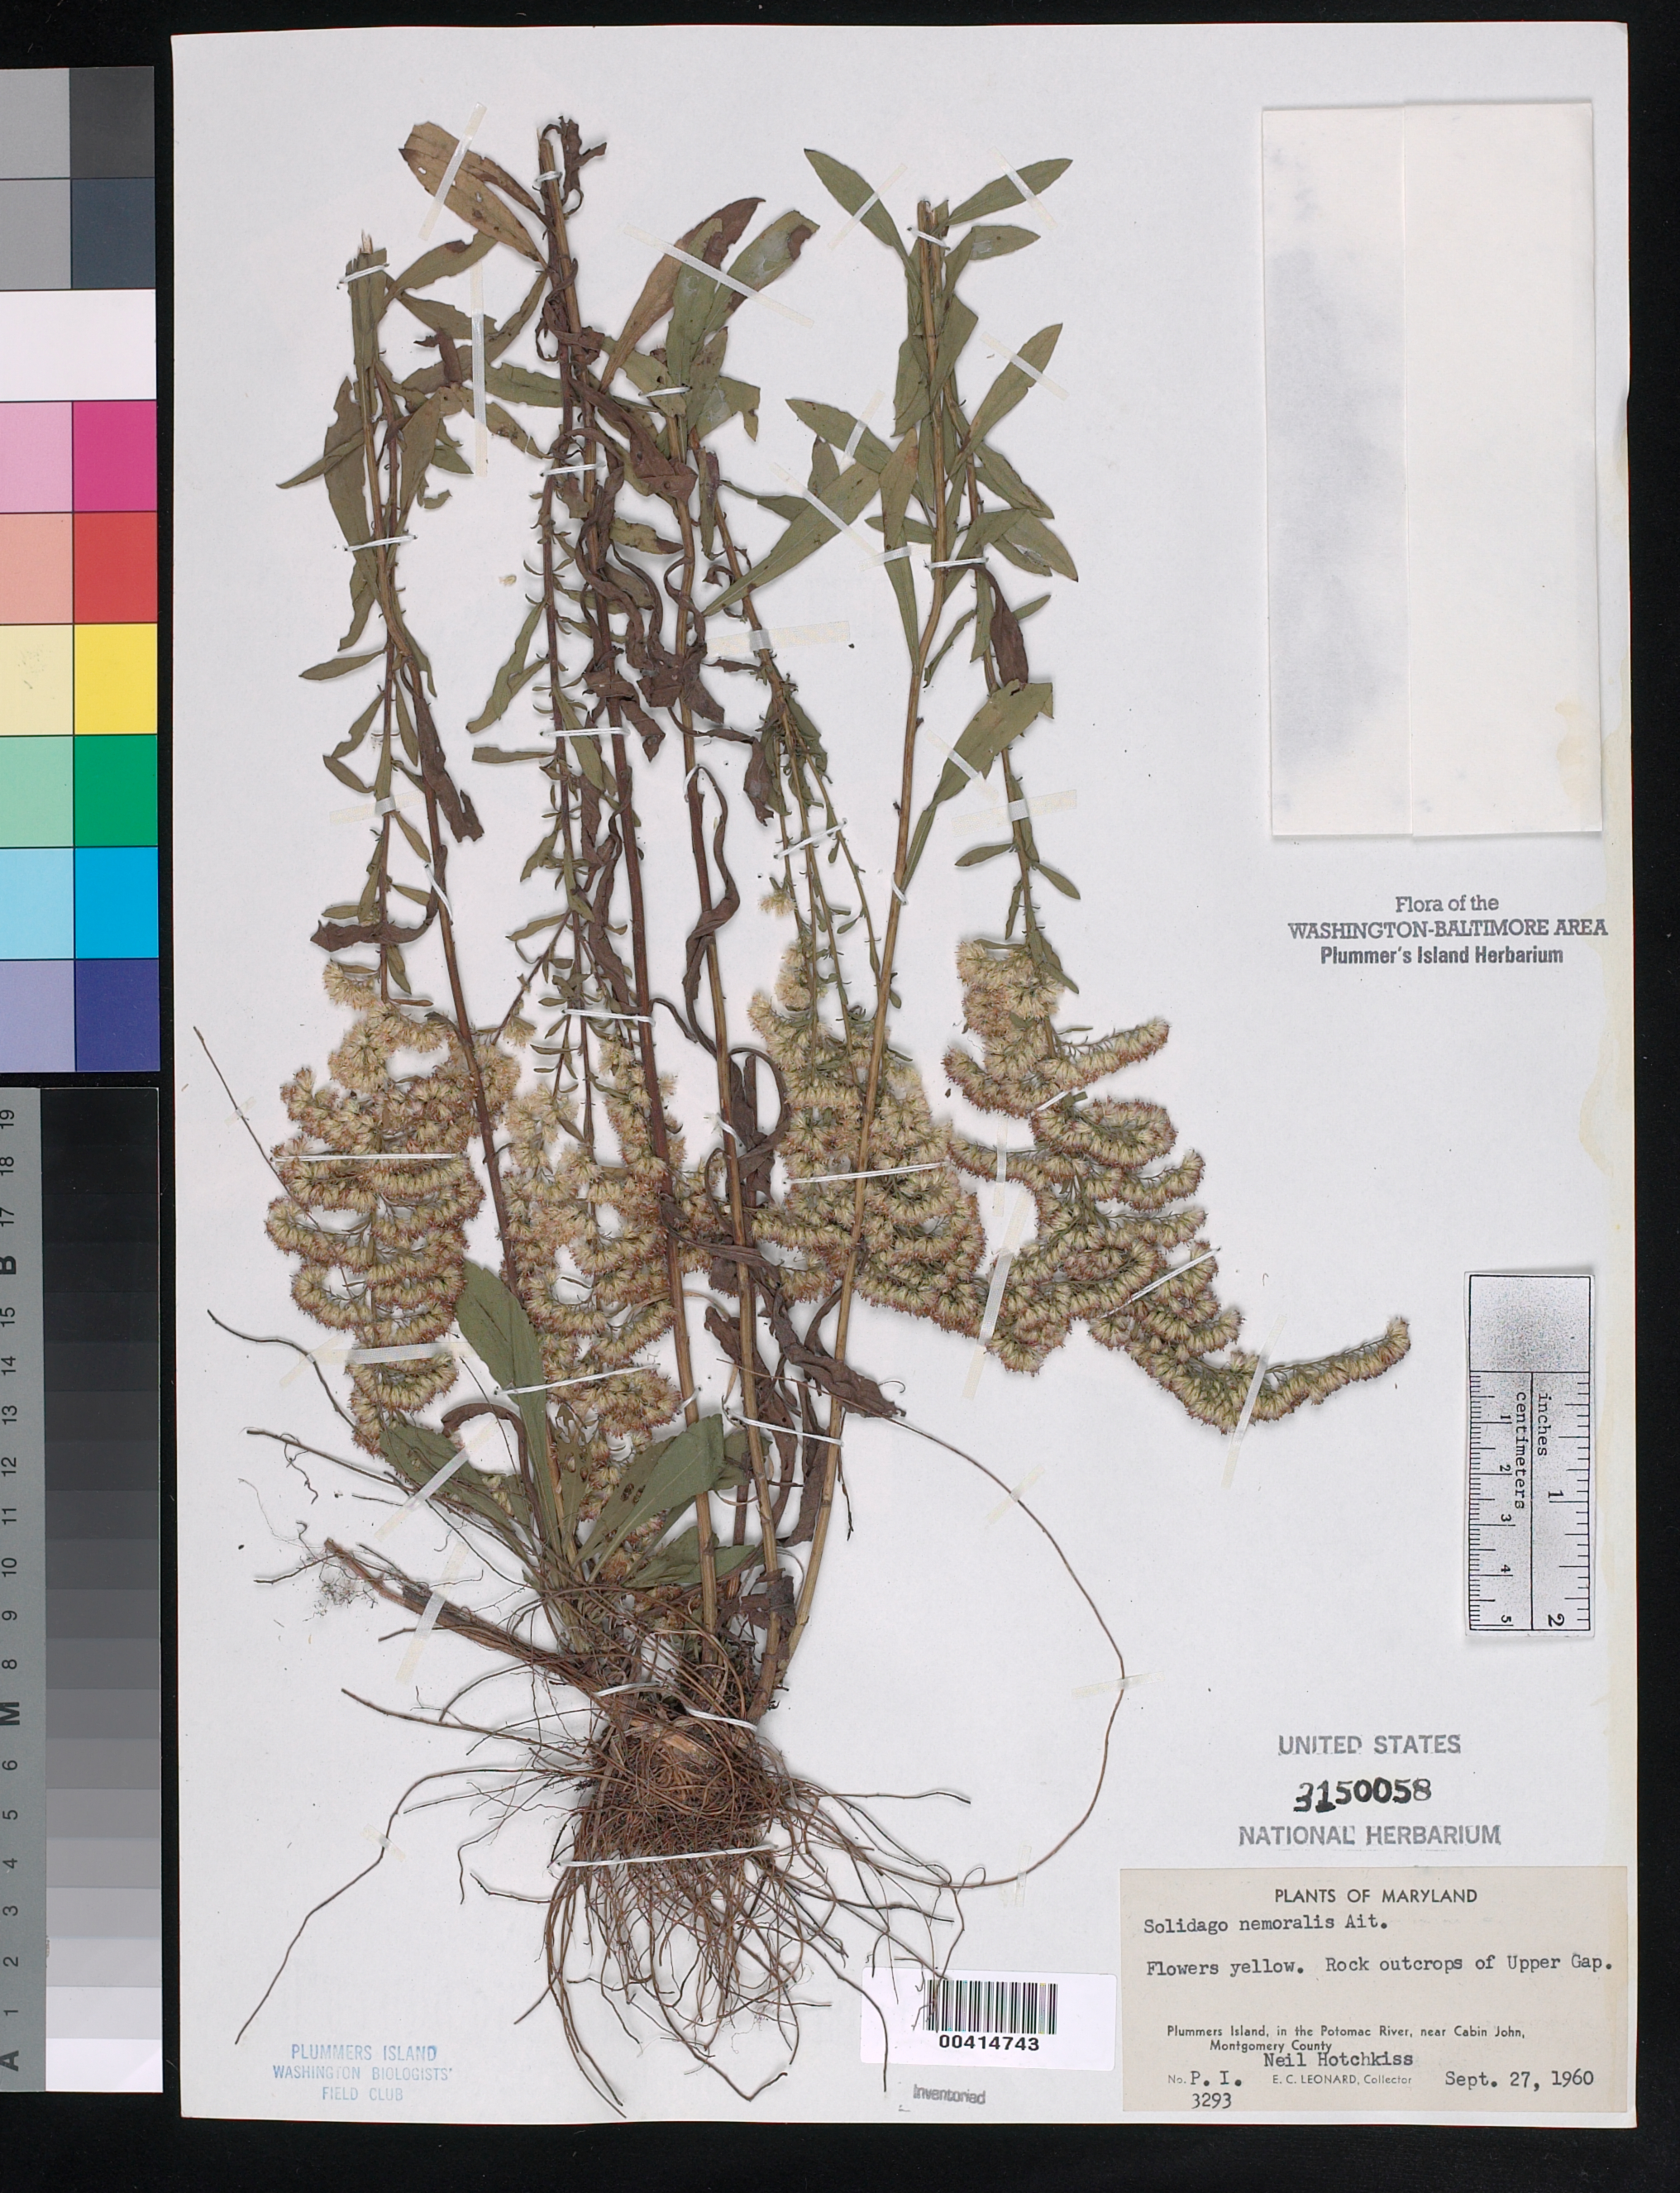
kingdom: Plantae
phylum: Tracheophyta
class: Magnoliopsida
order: Asterales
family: Asteraceae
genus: Solidago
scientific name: Solidago nemoralis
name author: Aiton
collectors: E. C. Leonard & N. Hotchkiss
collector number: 3293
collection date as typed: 27 Sep 1960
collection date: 1960-09-27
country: United States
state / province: Maryland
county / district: Montgomery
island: Plummers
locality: Plummer's Island; Upper Gap C. & O. Canal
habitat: Rock outcrops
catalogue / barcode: US 3150058